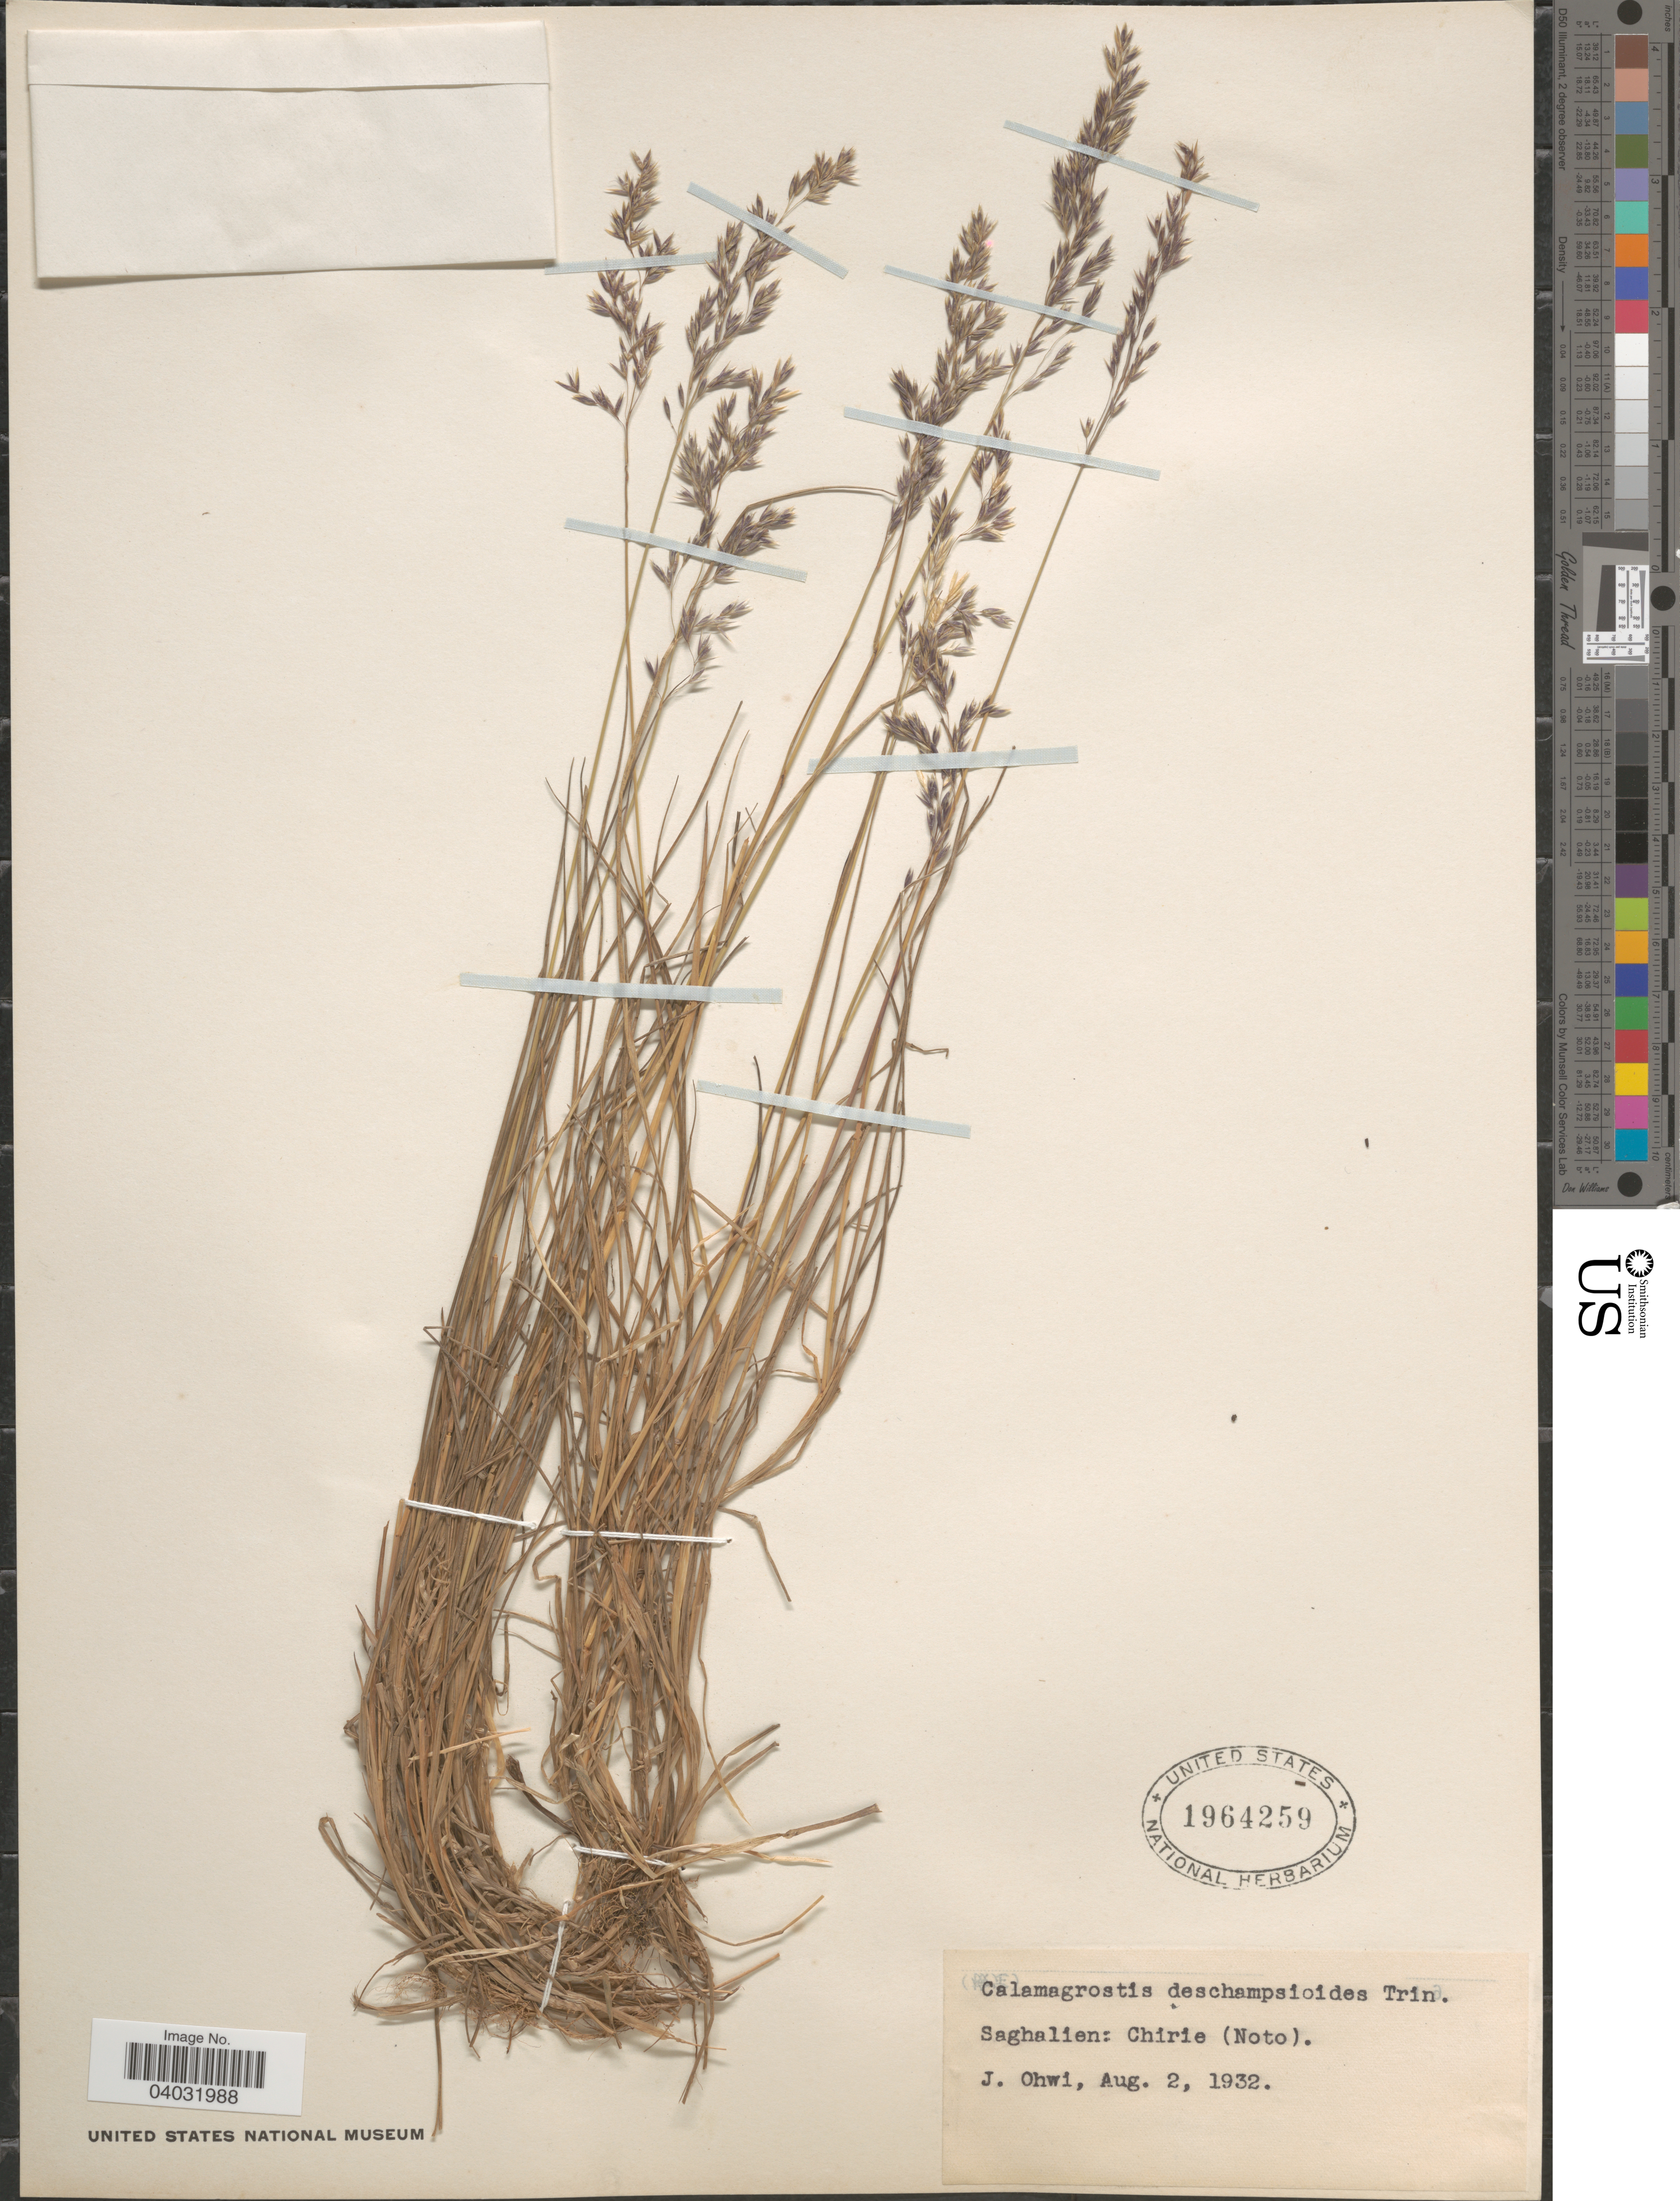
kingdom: Plantae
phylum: Tracheophyta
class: Liliopsida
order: Poales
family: Poaceae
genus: Calamagrostis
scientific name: Calamagrostis deschampsioides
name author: Trin.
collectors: J. Ohwi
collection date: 1932-08-02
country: Japan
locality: Saghalien: Chirie (Noto).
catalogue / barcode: US 1964259